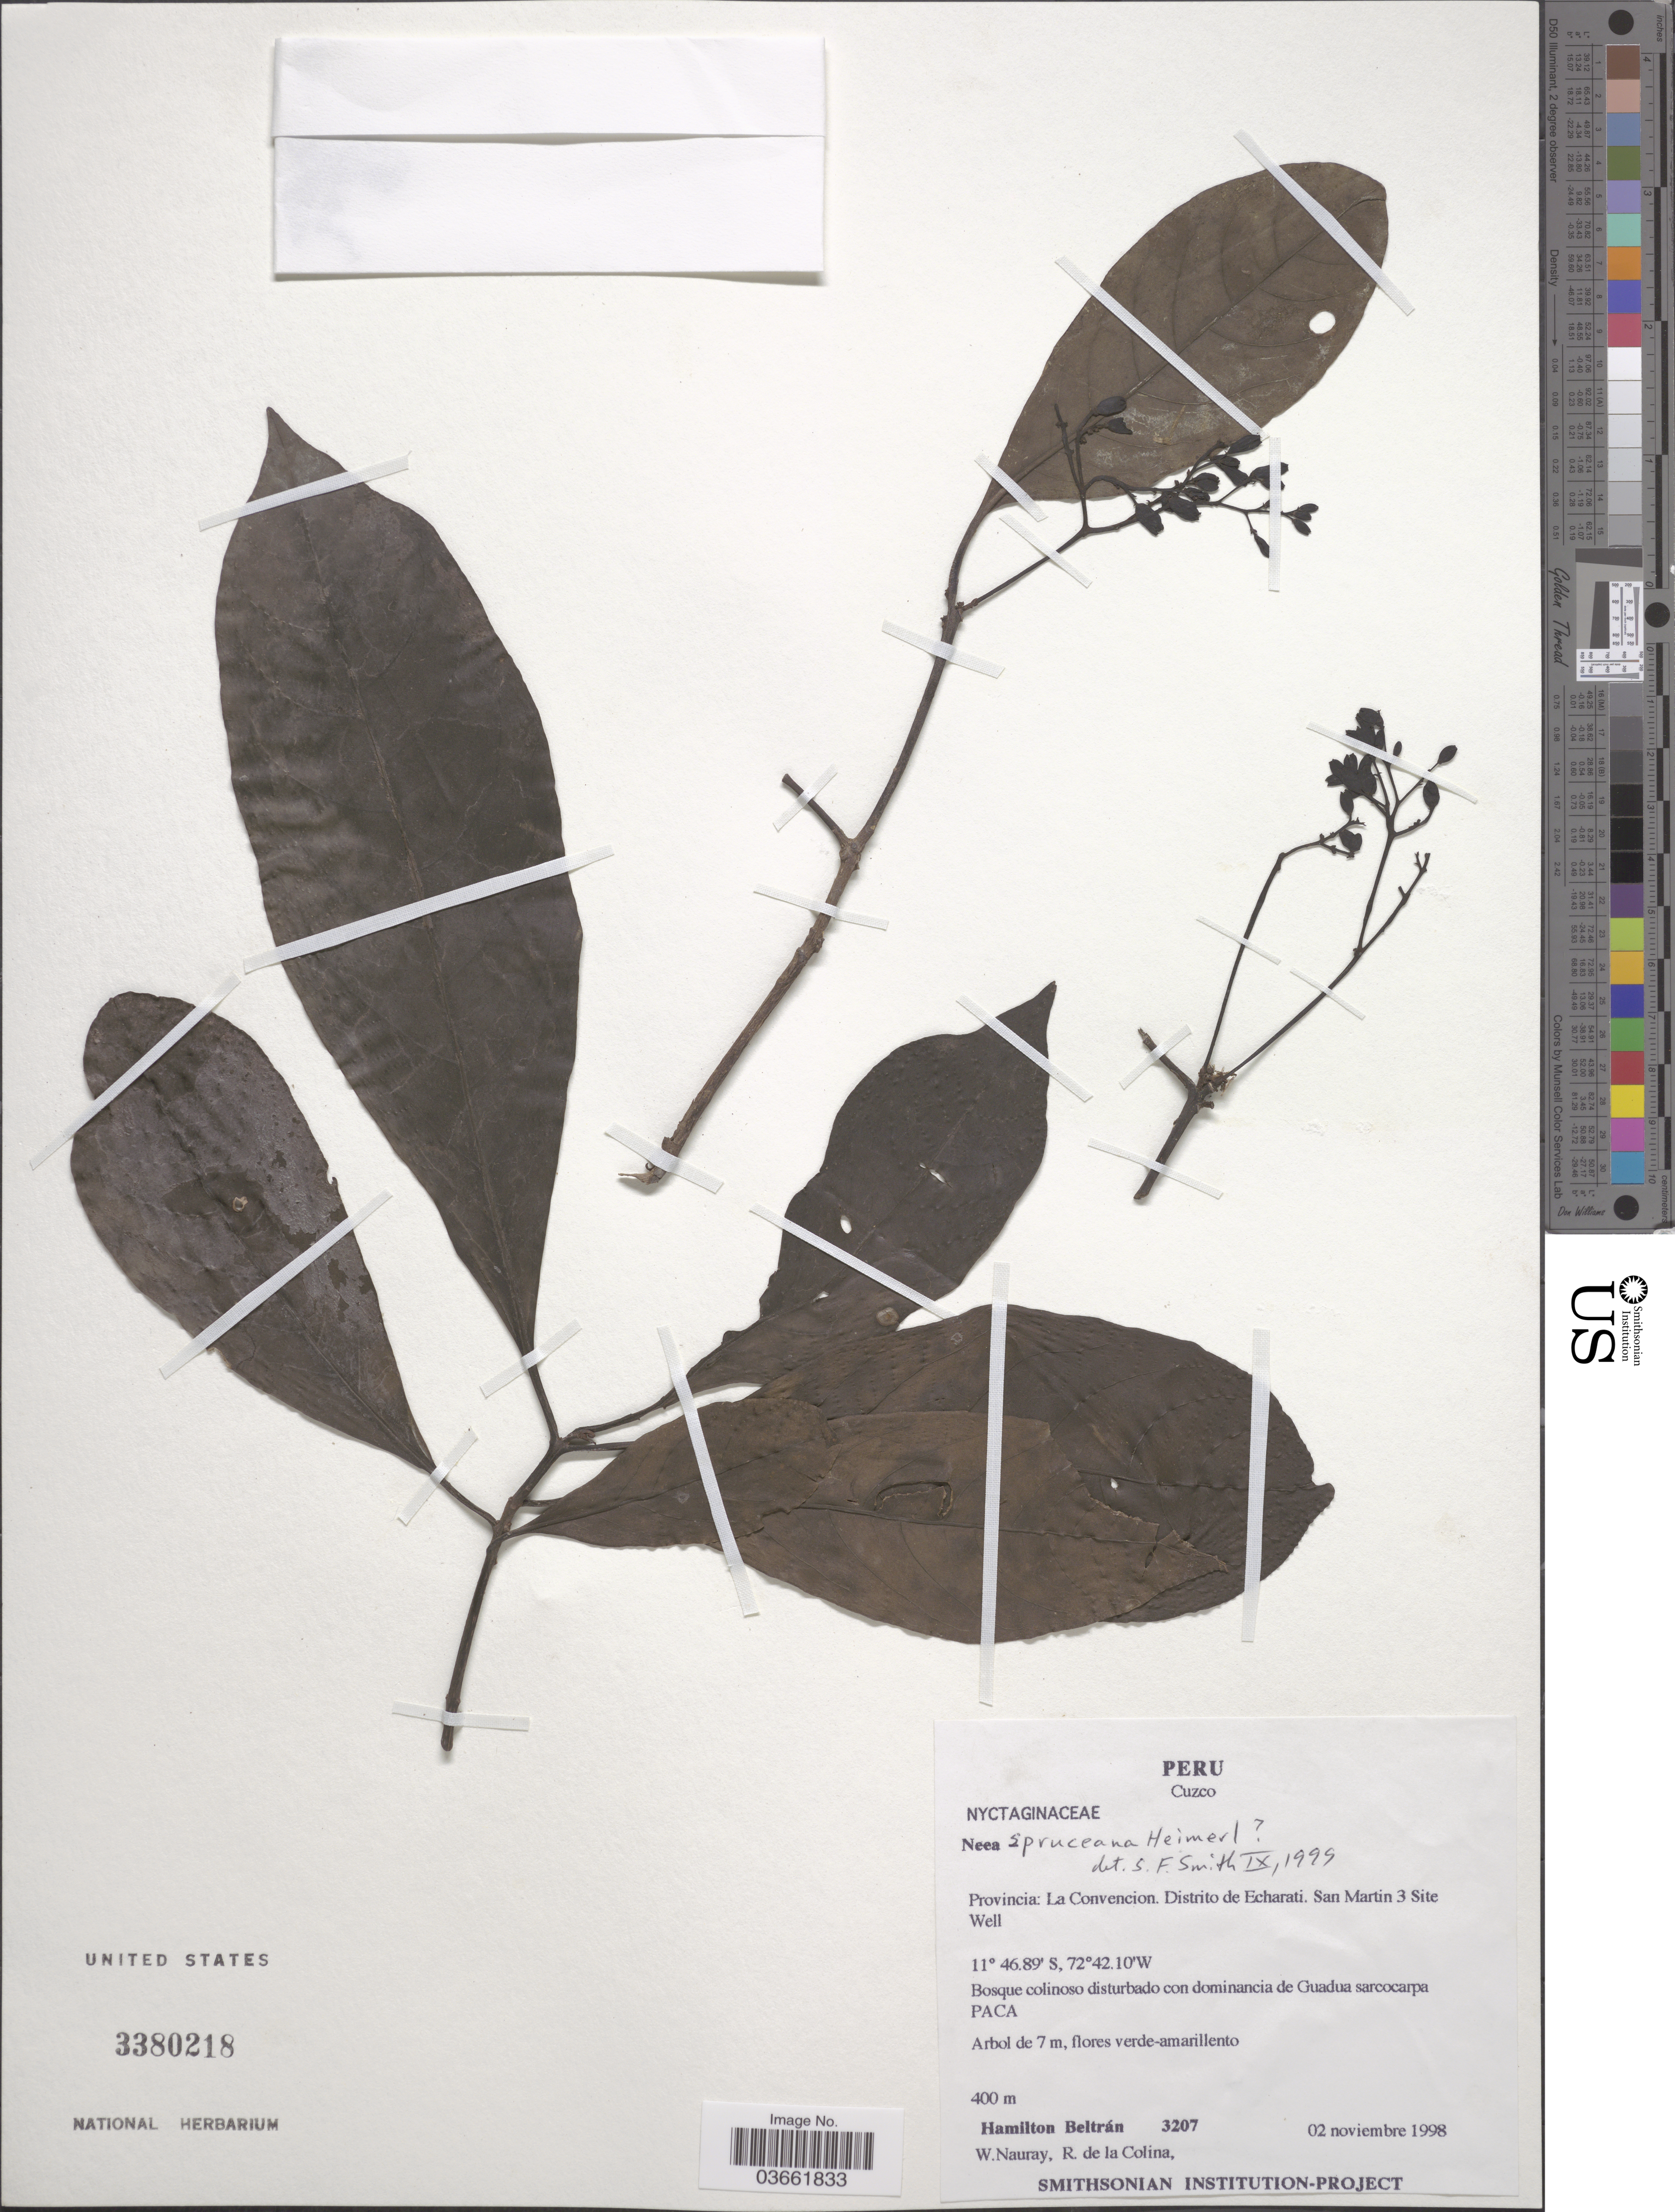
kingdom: Plantae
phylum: Tracheophyta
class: Magnoliopsida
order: Caryophyllales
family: Nyctaginaceae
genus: Neea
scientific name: Neea spruceana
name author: Heimerl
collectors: H. Beltran, W. Nauray & R. de La Colina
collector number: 3207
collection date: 1998-11-02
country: Peru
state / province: Cusco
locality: Provincia: La Convencion. Distrito de Echarati. San Martin 3 Site Well.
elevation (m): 400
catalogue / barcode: US 3380218